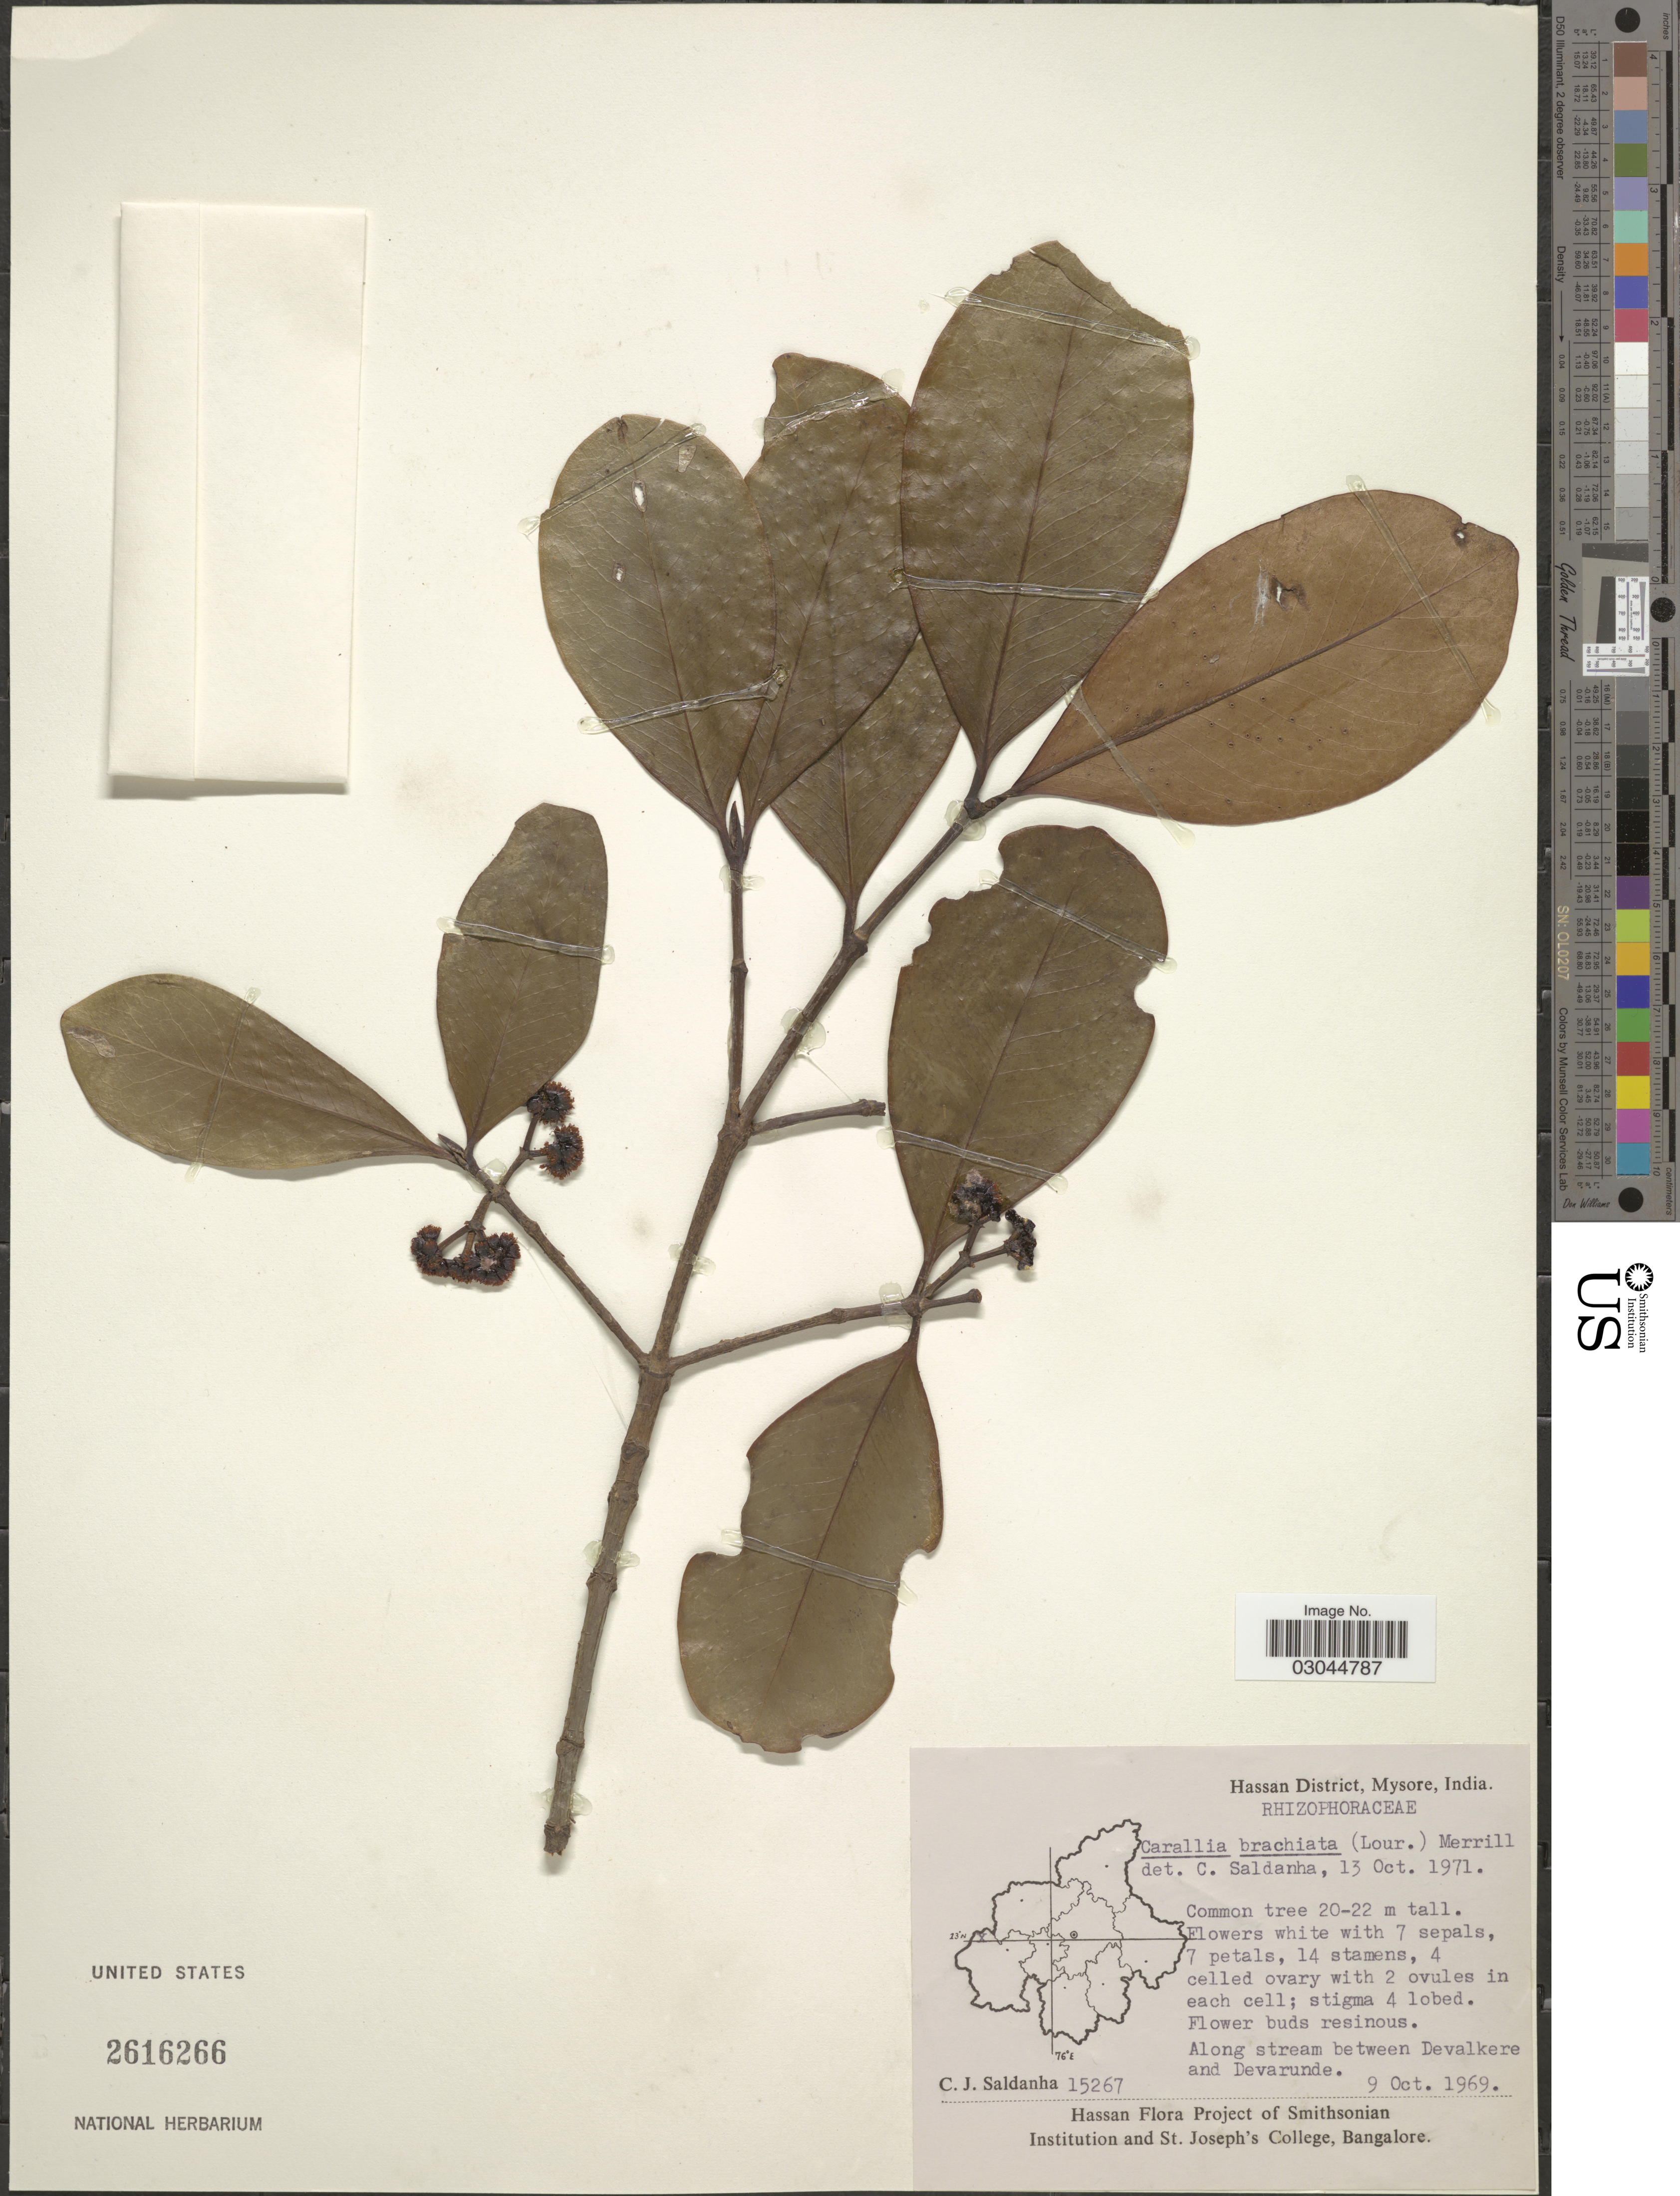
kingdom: Plantae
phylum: Tracheophyta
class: Magnoliopsida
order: Malpighiales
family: Rhizophoraceae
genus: Carallia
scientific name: Carallia brachiata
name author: (Lour.) Merr.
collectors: C. J. Saldanha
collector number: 15267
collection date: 1969-10-09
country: India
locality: Hassan District, Mysore. Along stream between Devalkere and Devarunde.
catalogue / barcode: US 2616266